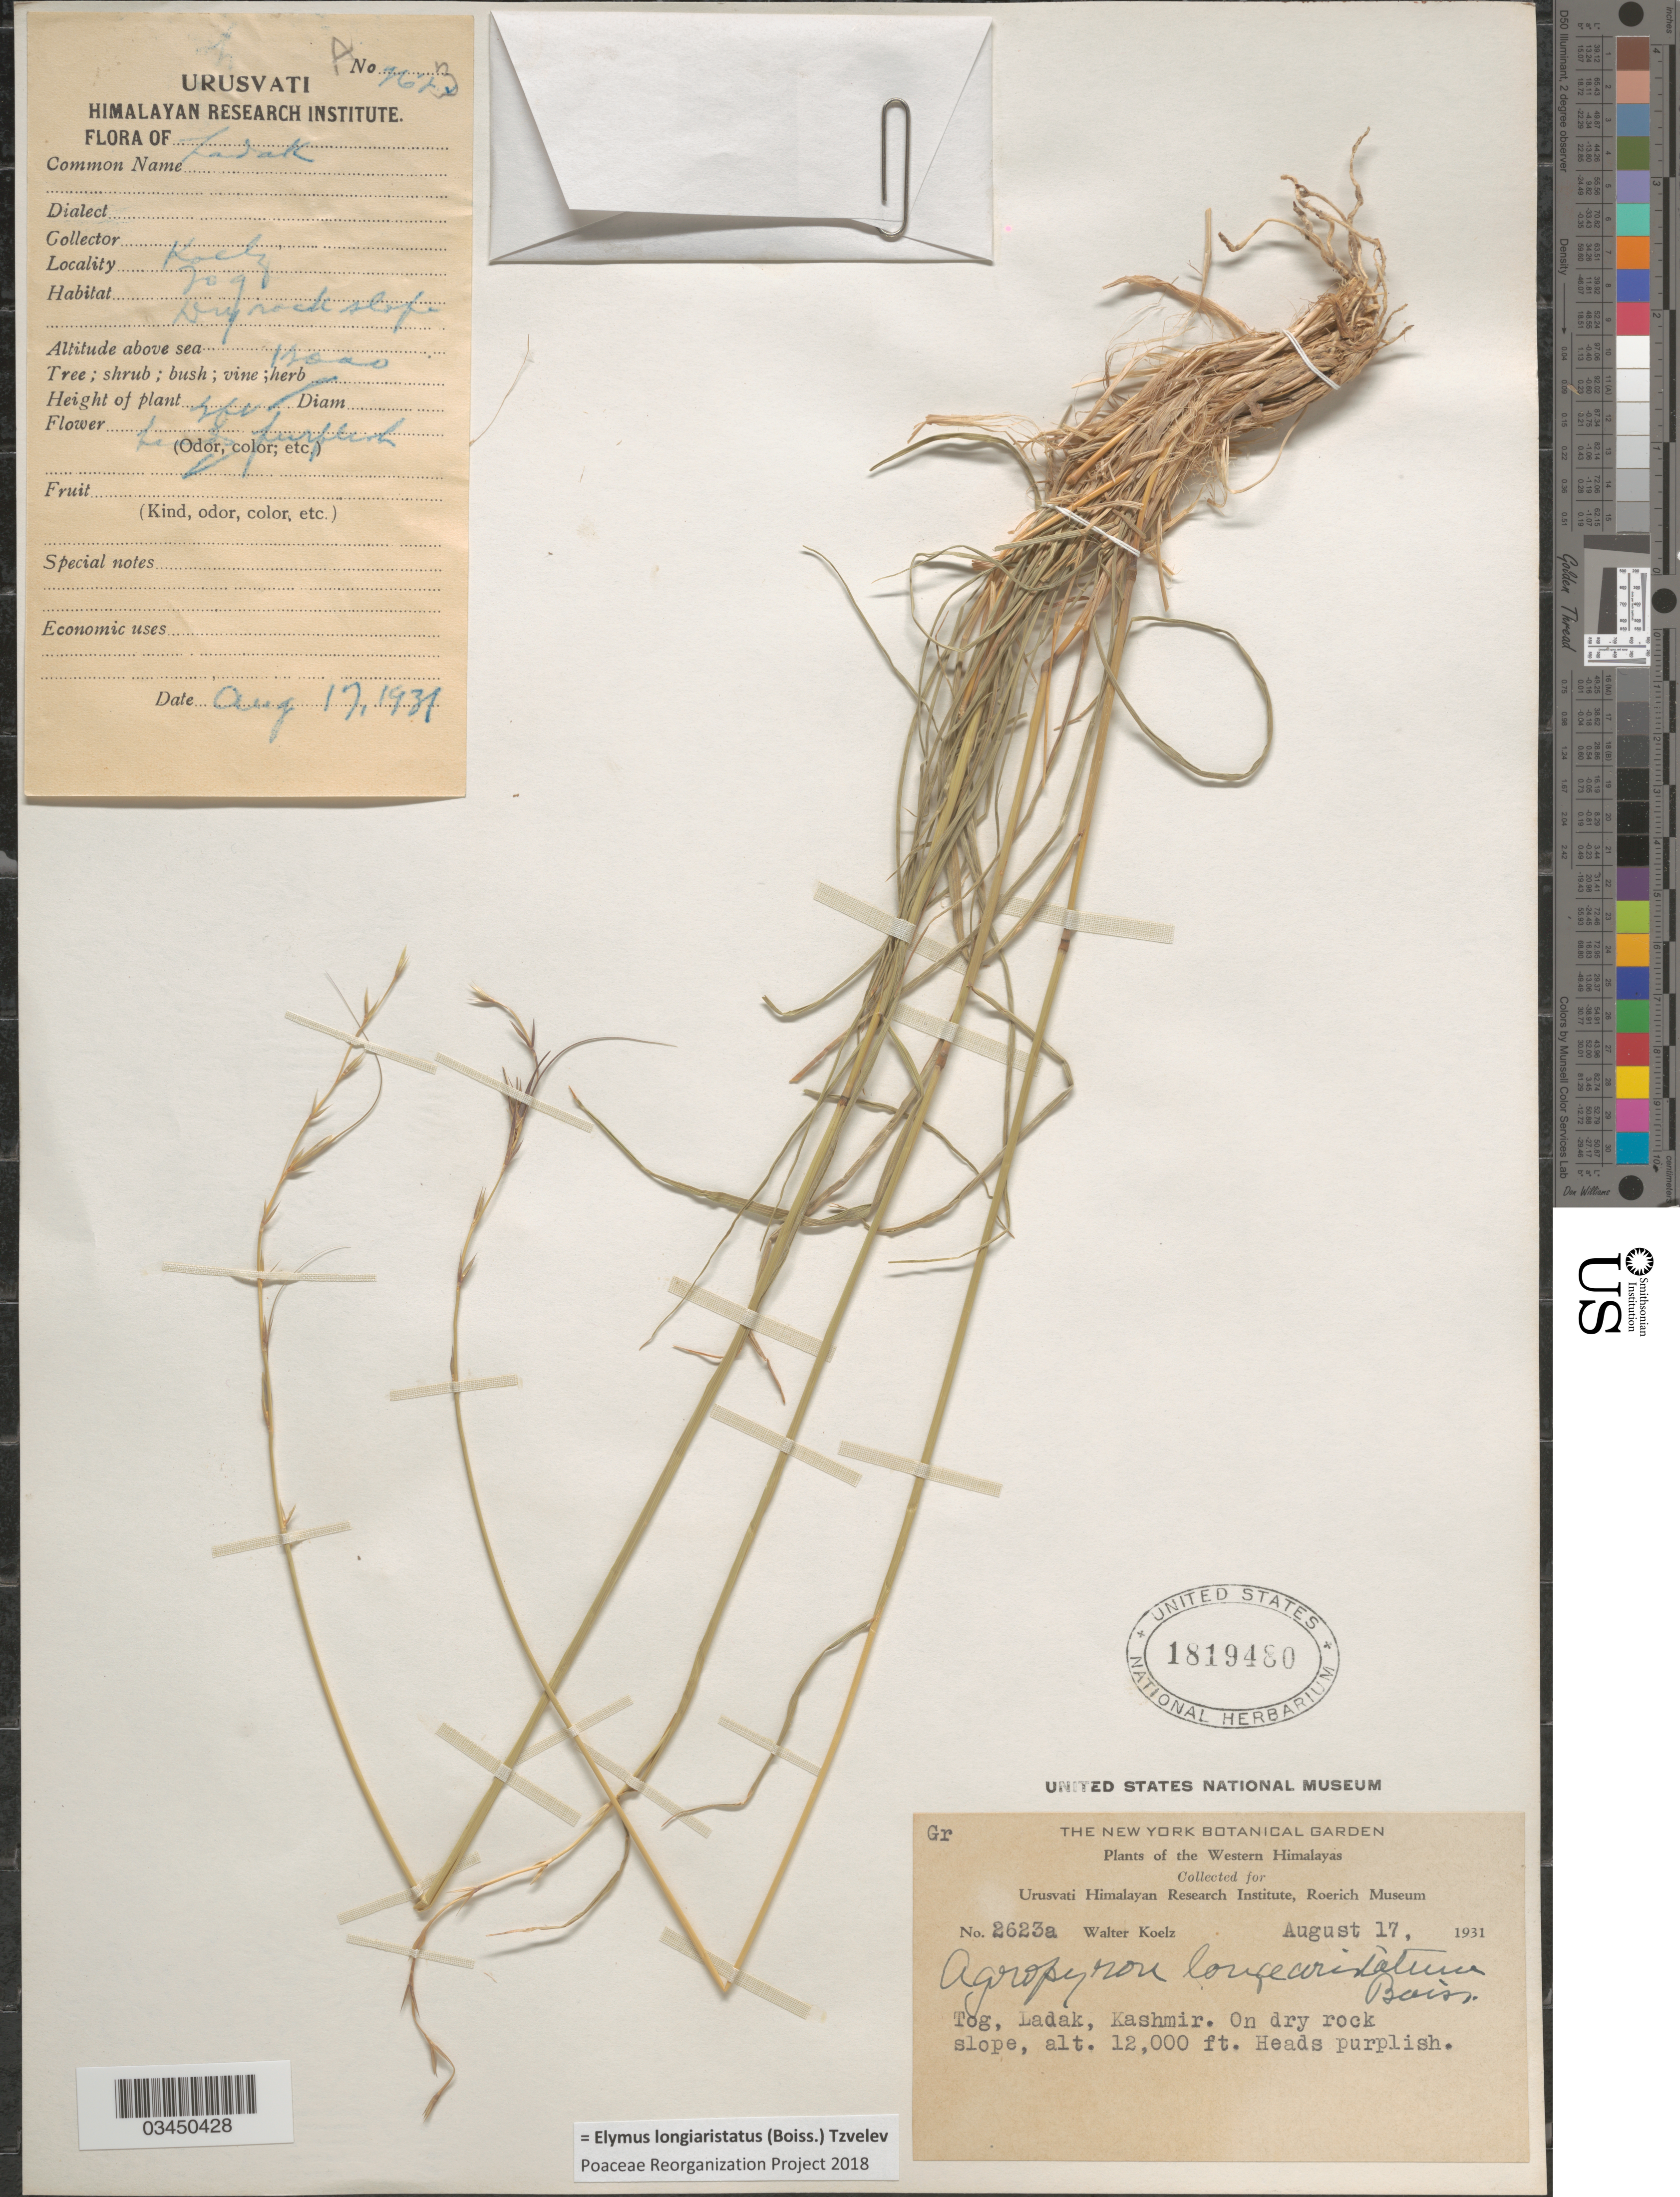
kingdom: Plantae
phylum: Tracheophyta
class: Liliopsida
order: Poales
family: Poaceae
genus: Elymus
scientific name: Elymus longiaristatus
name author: (Boiss.) Tzvelev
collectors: W. N. Koelz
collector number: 2623a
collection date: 1931-08-17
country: India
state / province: Ladakh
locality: Western Himalayas. Tog, Ladak, Kashmir. On dry rock slope.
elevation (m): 3658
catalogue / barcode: US 1819480